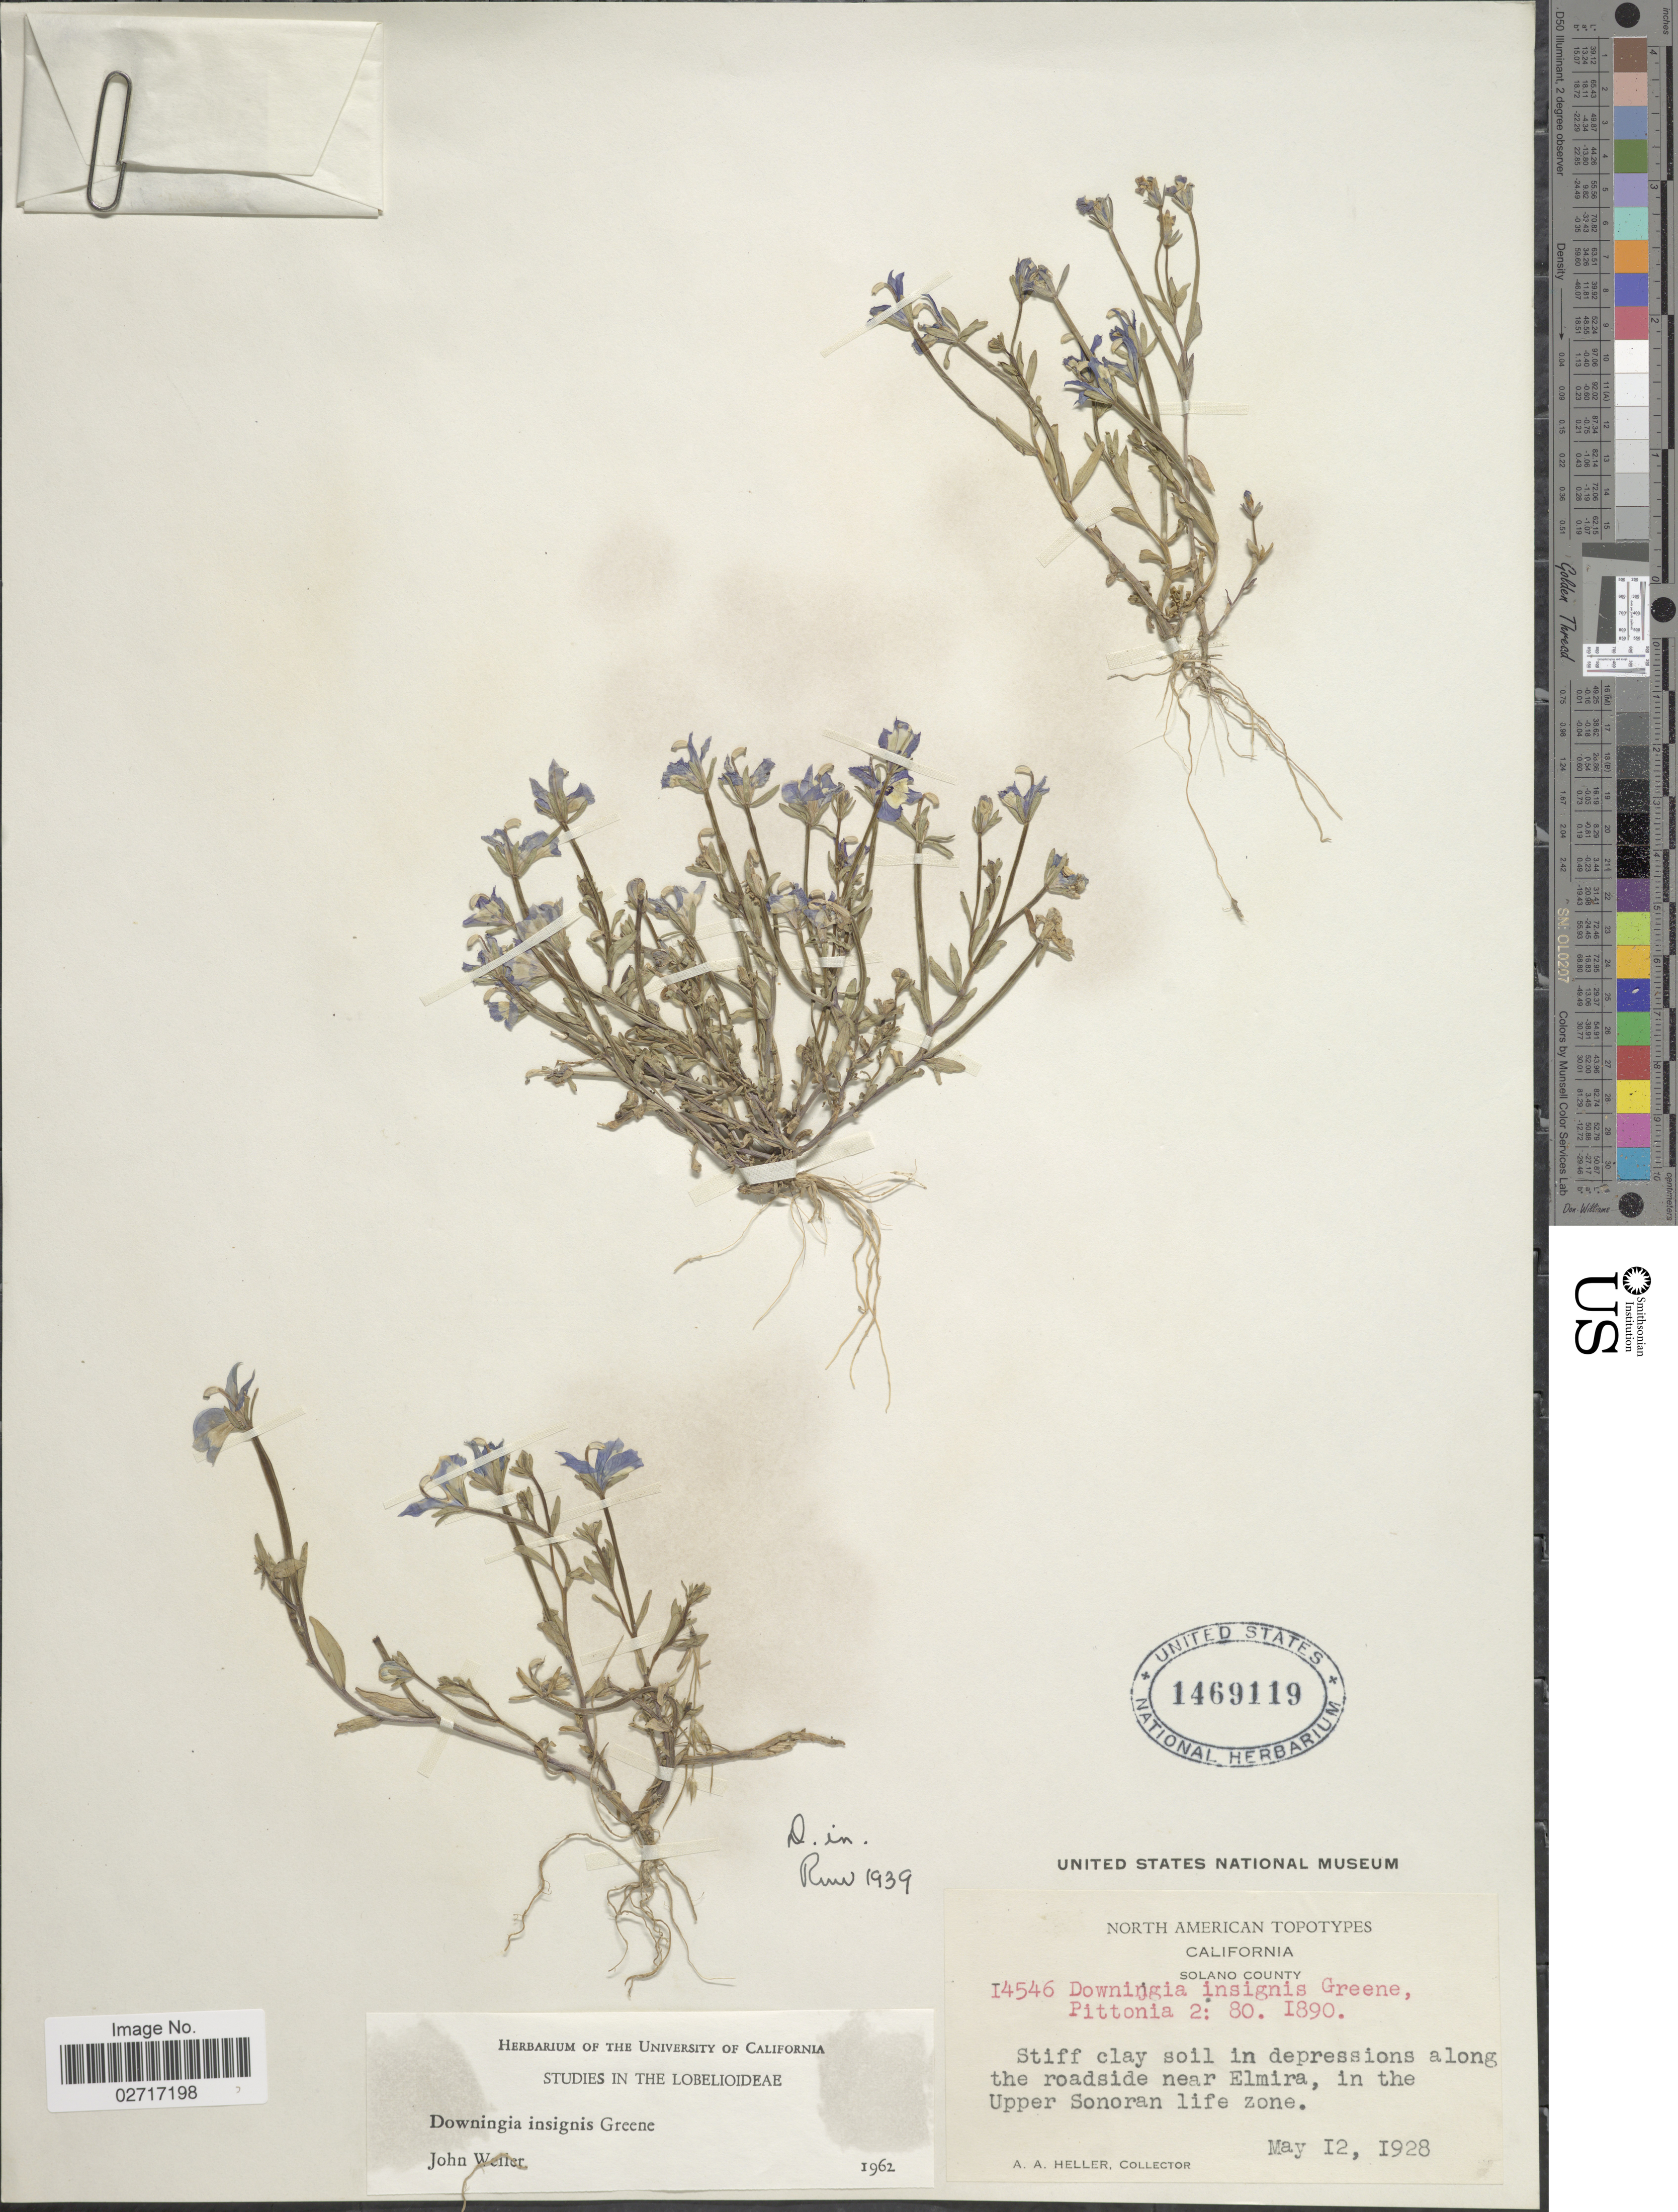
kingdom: Plantae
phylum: Tracheophyta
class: Magnoliopsida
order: Asterales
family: Campanulaceae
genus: Downingia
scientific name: Downingia insignis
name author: Greene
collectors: A. A. Heller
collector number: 14546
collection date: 1928-05-12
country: United States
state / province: California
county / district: Solano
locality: Solano County. Stiff clay soil in depressions along the roadside near Elmira, in the Upper Sonoran life zone.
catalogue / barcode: US 1469119